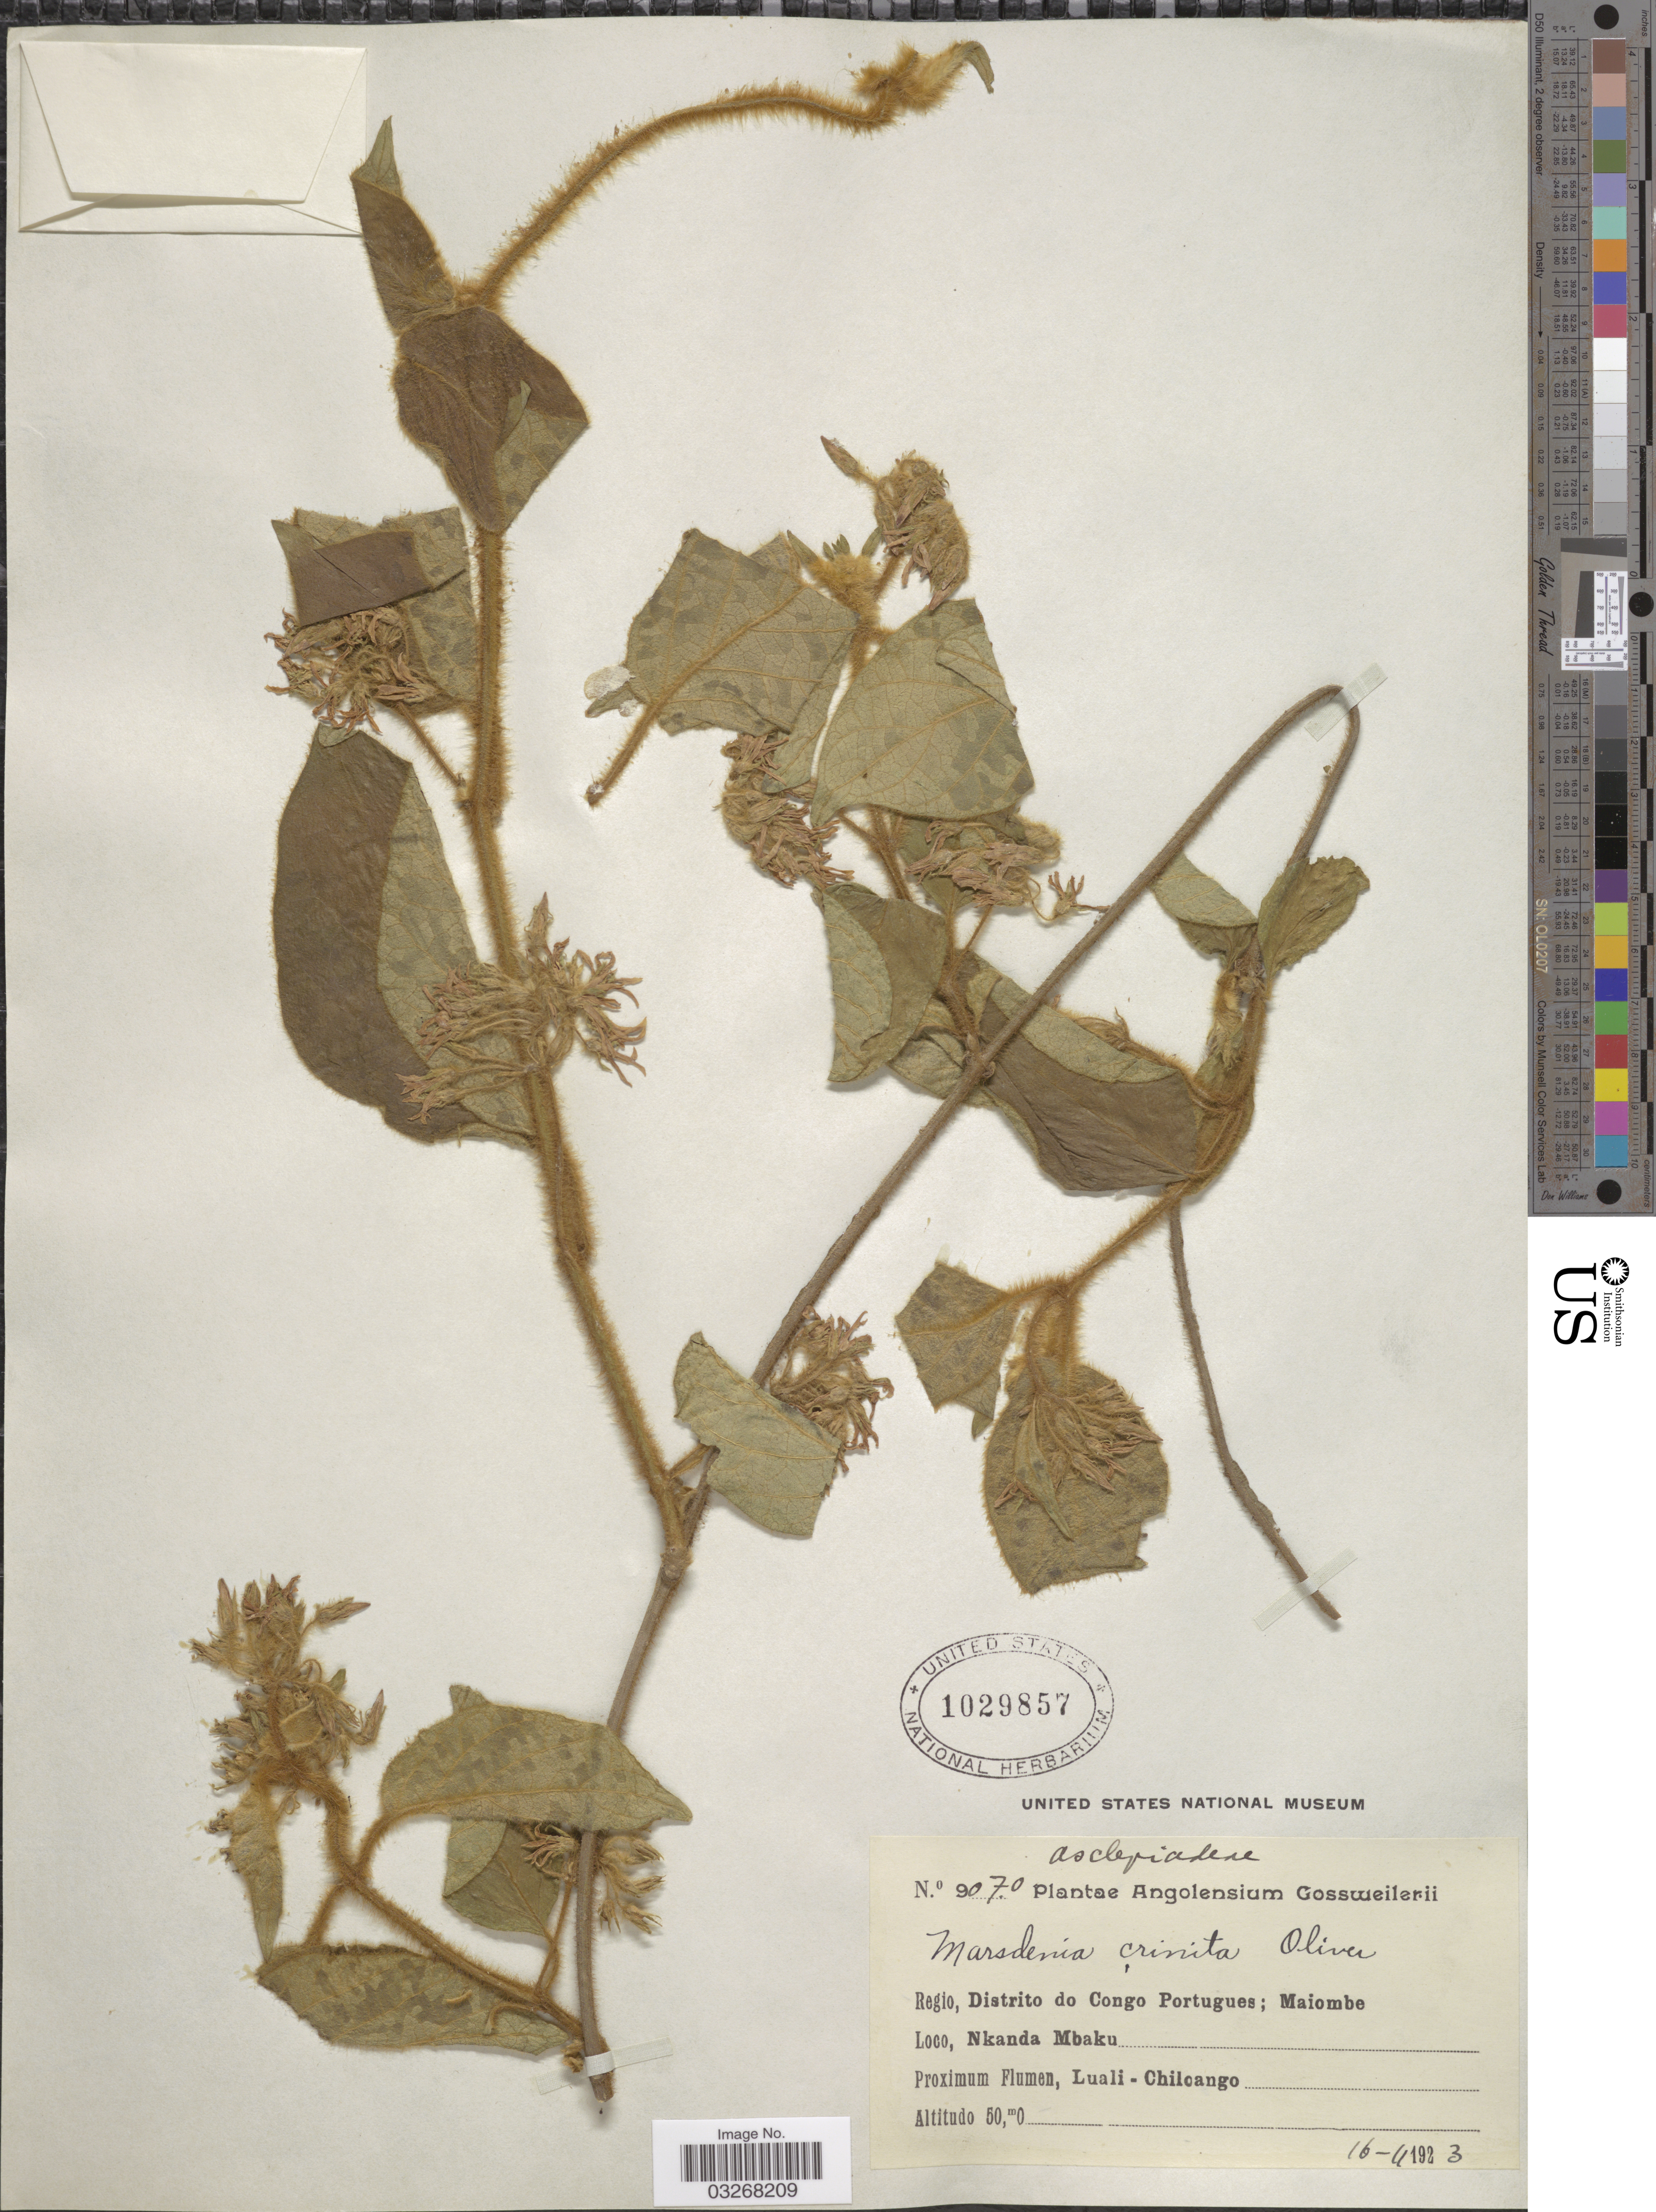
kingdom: Plantae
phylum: Tracheophyta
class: Magnoliopsida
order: Gentianales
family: Apocynaceae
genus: Marsdenia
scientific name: Marsdenia crinita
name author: Oliv.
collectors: -. Gossweiler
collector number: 9070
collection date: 1923-11-16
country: Angola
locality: Regio, Distrito do Congo Portugues; Maiombe. Nkanda Mbaku. Luali-Chilcango.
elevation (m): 50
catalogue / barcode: US 1029857